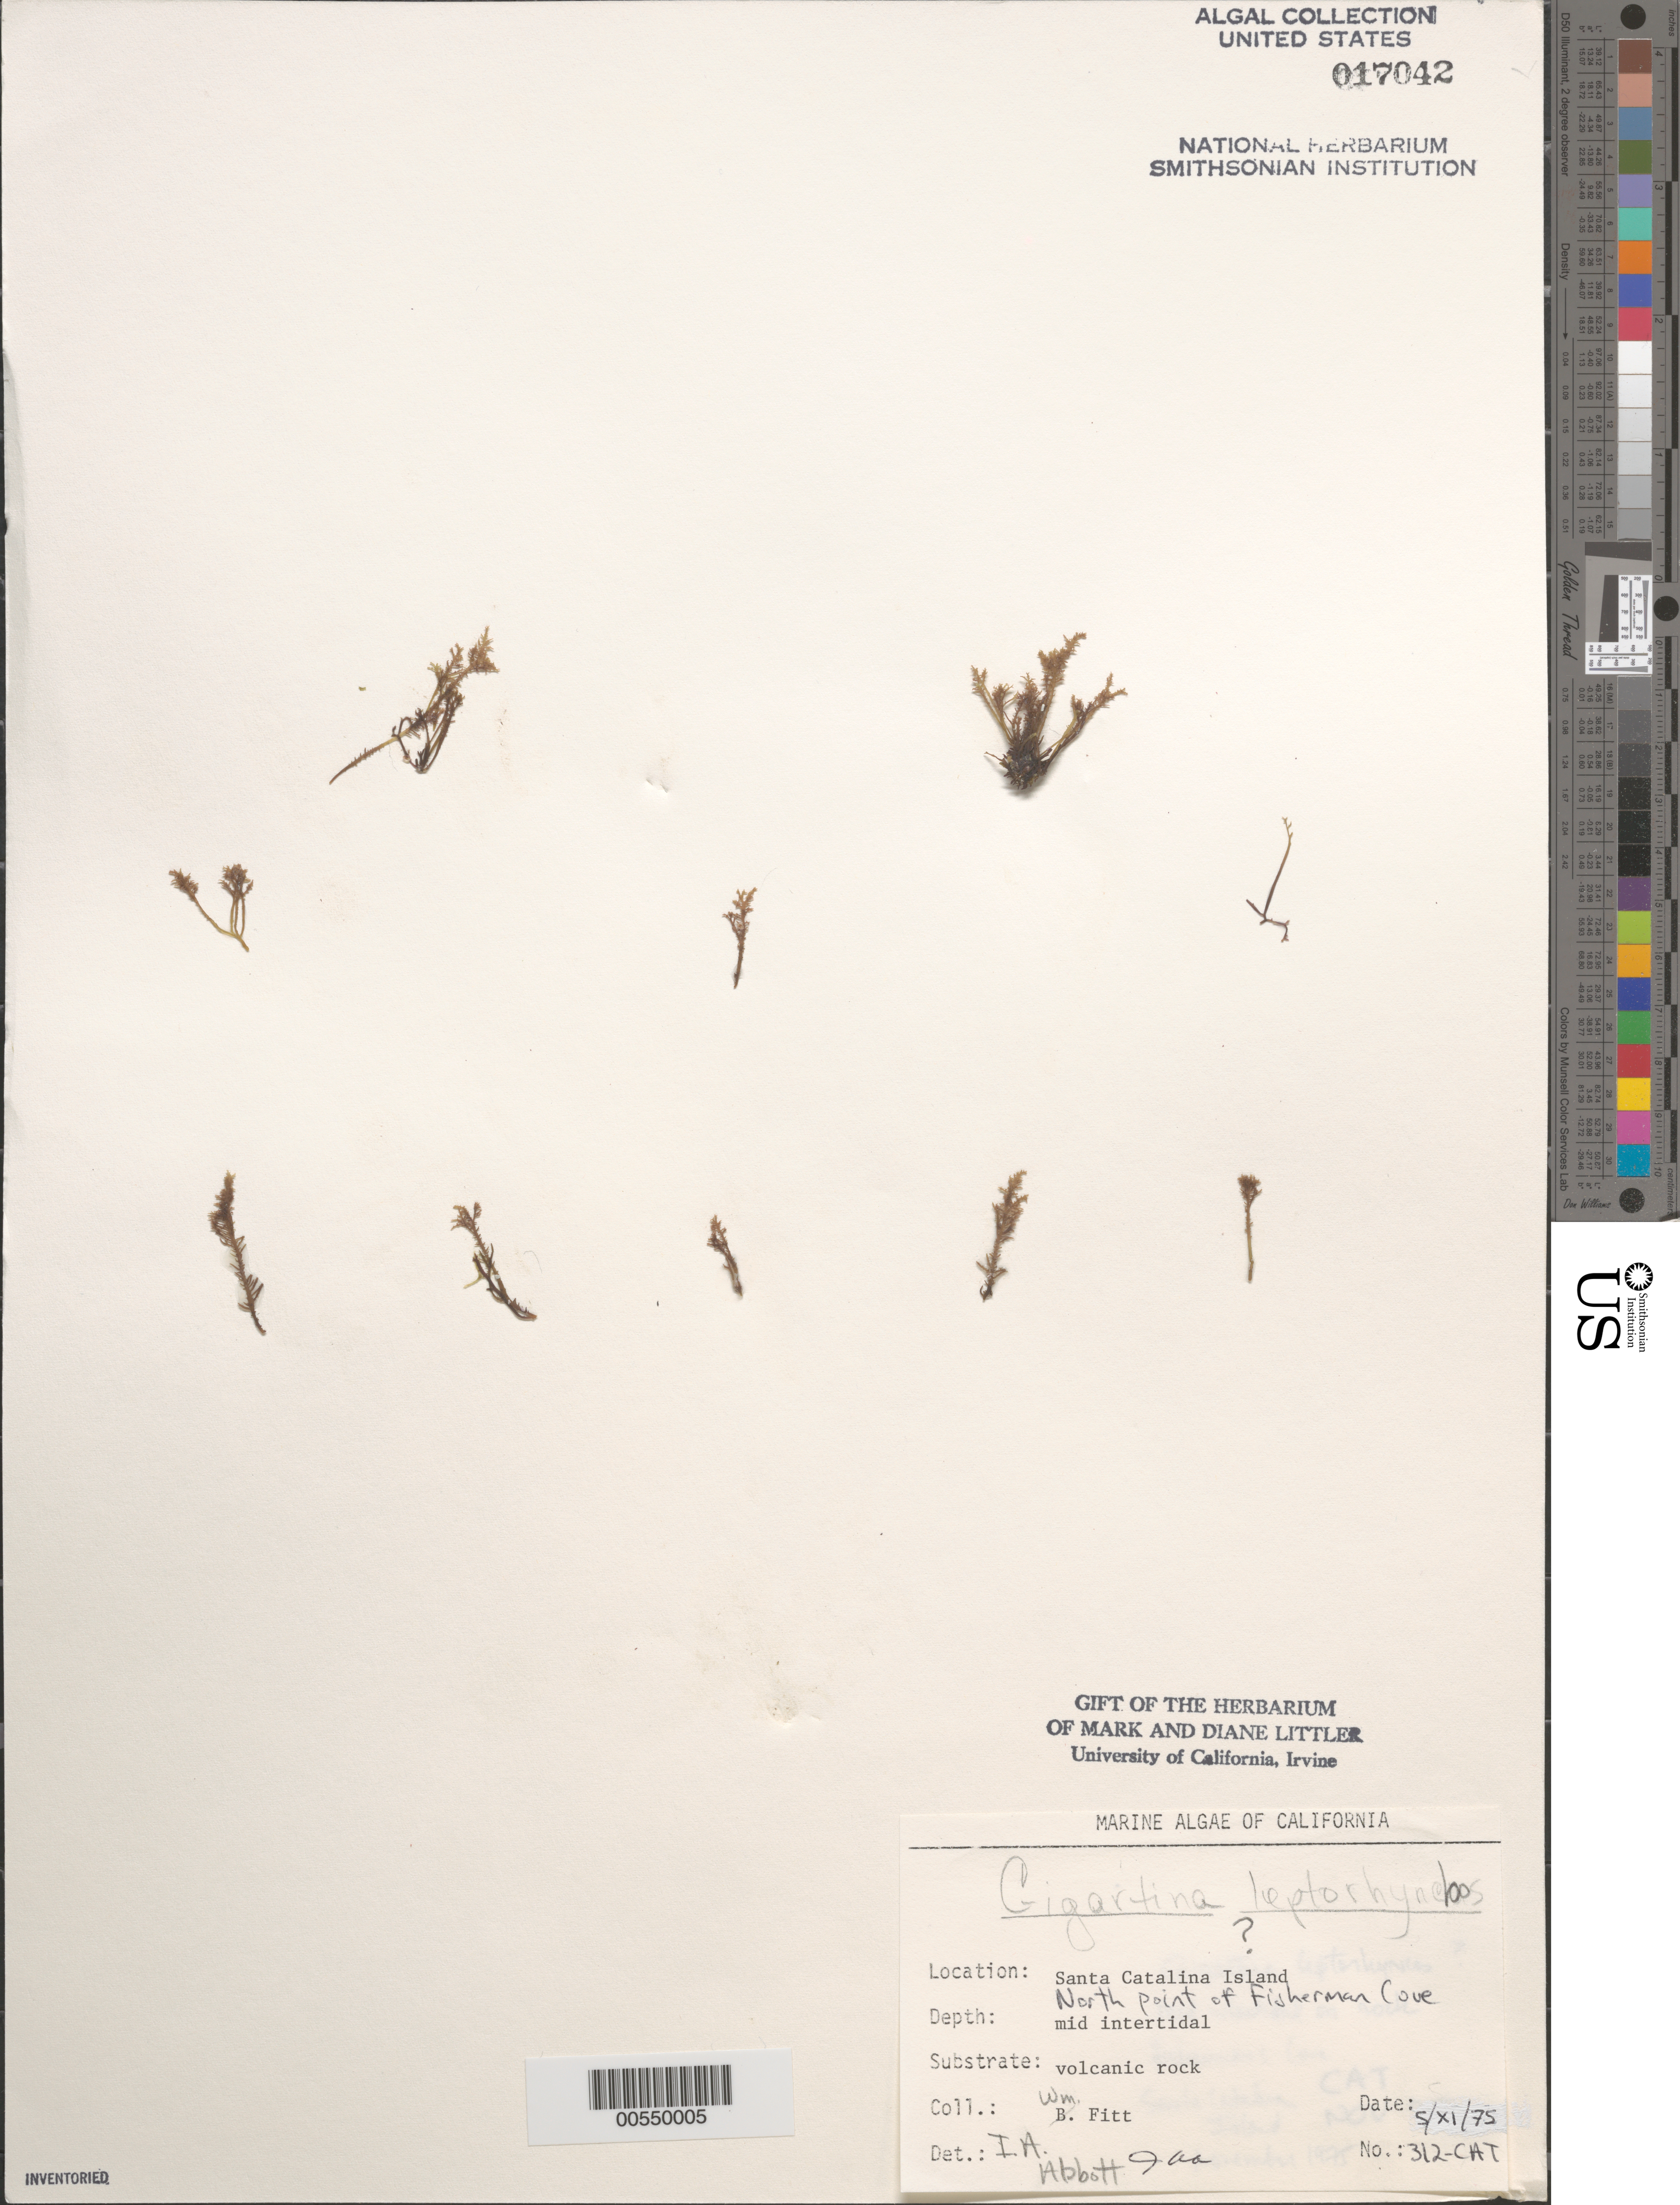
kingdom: Plantae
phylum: Rhodophyta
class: Florideophyceae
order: Gigartinales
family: Gigartinaceae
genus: Mazzaella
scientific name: Mazzaella leptorhynchos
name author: (J. Agardh) Leister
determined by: Algae name updating Project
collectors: W. Fitt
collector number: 312-cat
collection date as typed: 05 Nov 1975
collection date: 1975-11-05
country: United States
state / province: California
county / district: Los Angeles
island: Santa Catalina Island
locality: Fishermen Cove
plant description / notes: BLM-SOCALBIGHT Rocky Intertidal Survey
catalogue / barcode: US 17042